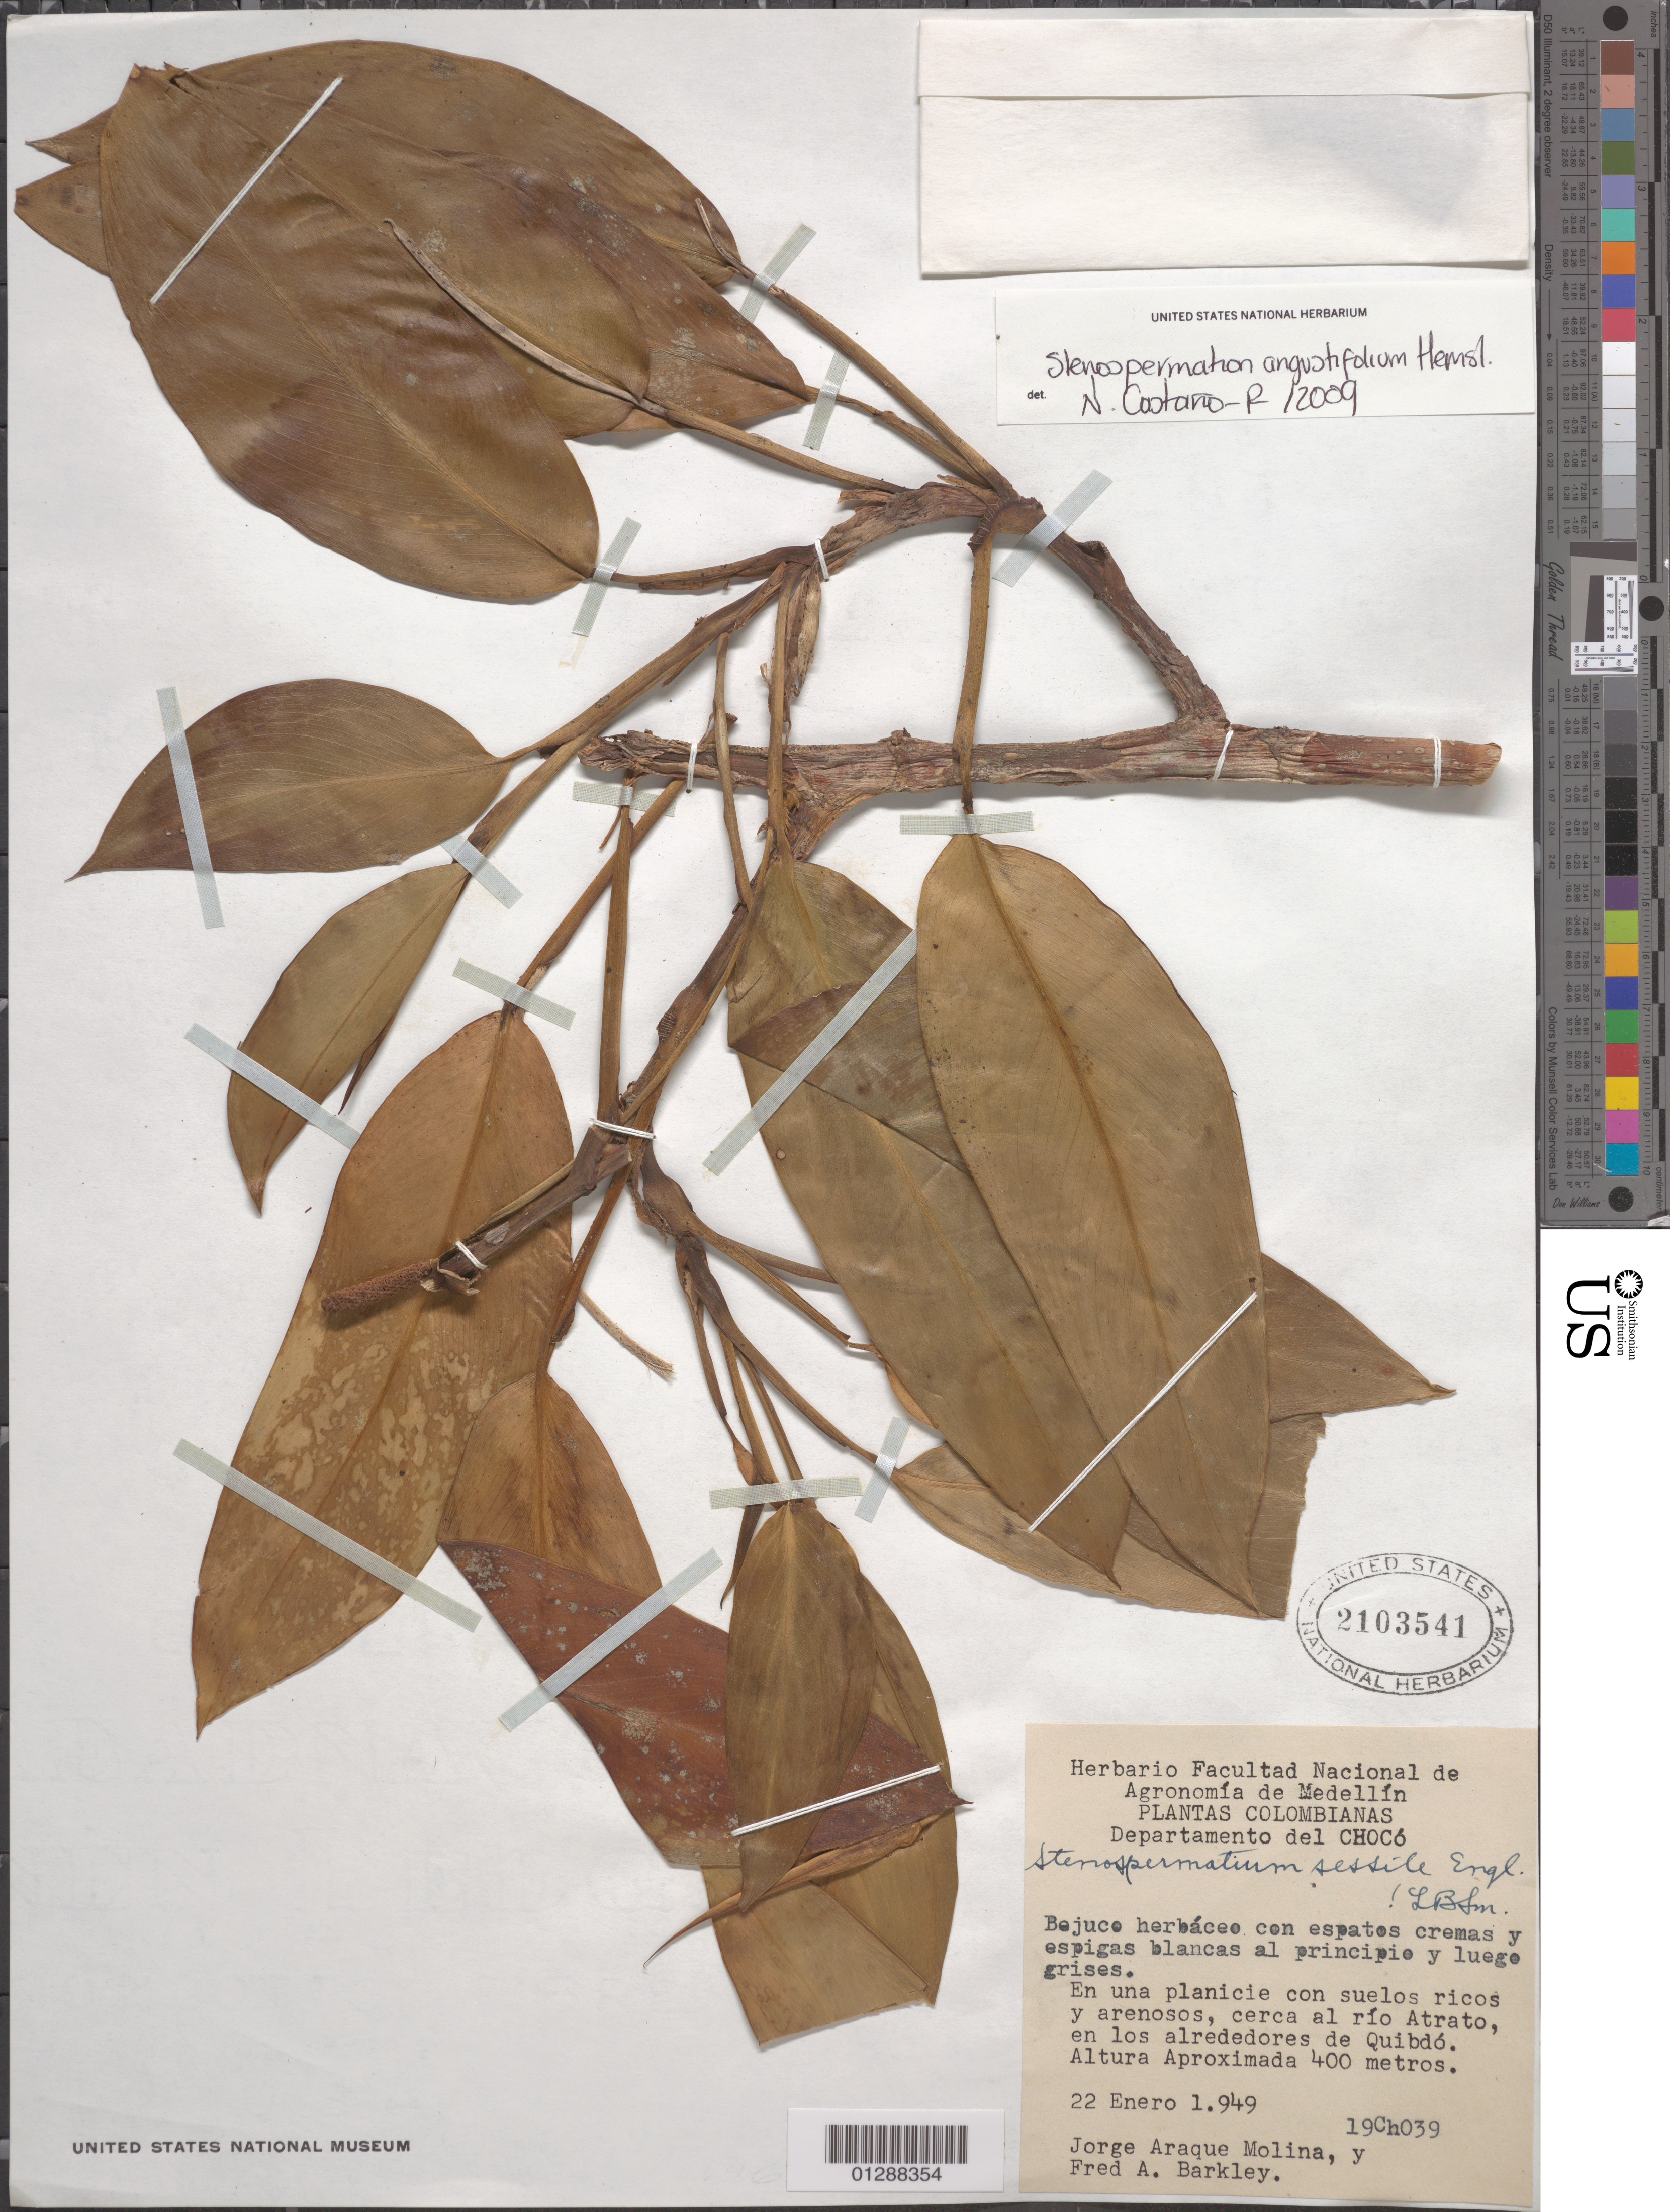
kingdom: Plantae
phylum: Tracheophyta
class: Liliopsida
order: Alismatales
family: Araceae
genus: Stenospermation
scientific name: Stenospermation angustifolium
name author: Hemsl.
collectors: J. Araque Molina & F. A. Barkley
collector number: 19Ch039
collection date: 1949-01-22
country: Colombia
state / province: Chocó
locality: Departamento del Chocó. Cerca al río Atrato, en los alrededores de Quibdó.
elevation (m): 400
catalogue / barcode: US 2103541